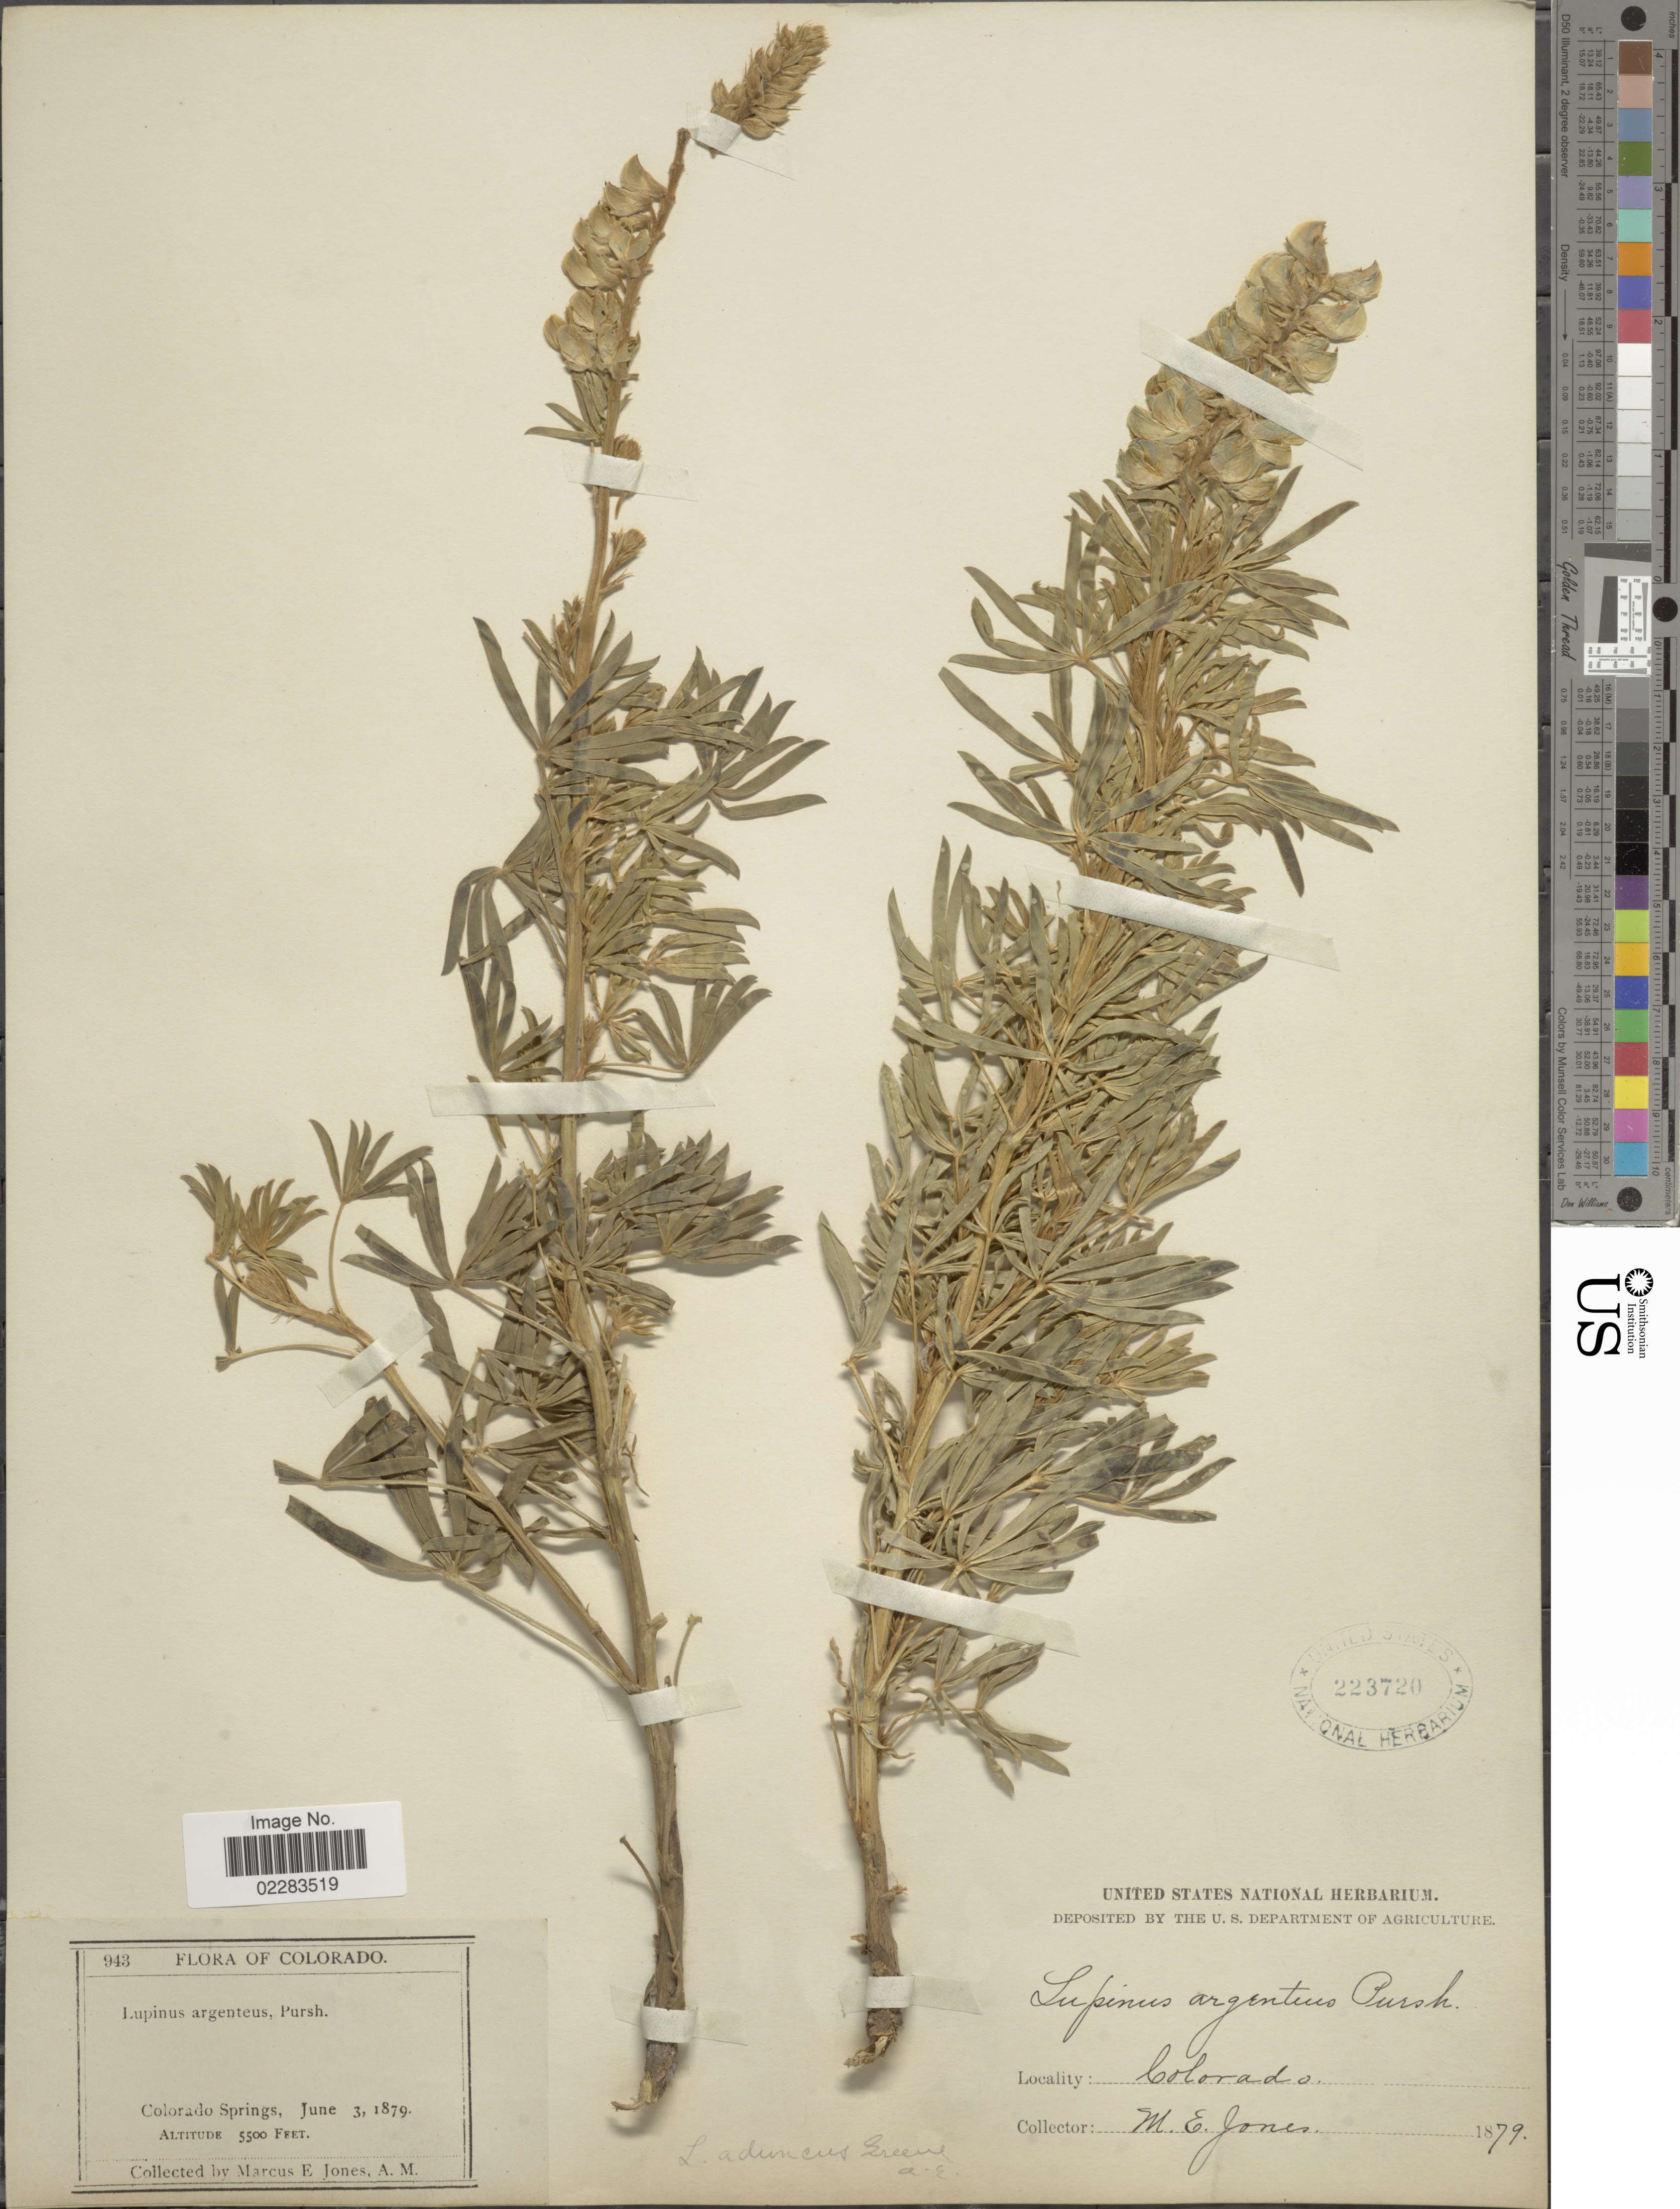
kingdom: Plantae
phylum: Tracheophyta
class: Magnoliopsida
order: Fabales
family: Fabaceae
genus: Lupinus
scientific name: Lupinus aduncus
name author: Greene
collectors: M. E. Jones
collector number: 943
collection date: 1879-06-03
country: United States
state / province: Colorado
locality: Colorado Springs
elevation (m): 1676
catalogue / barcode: US 223720